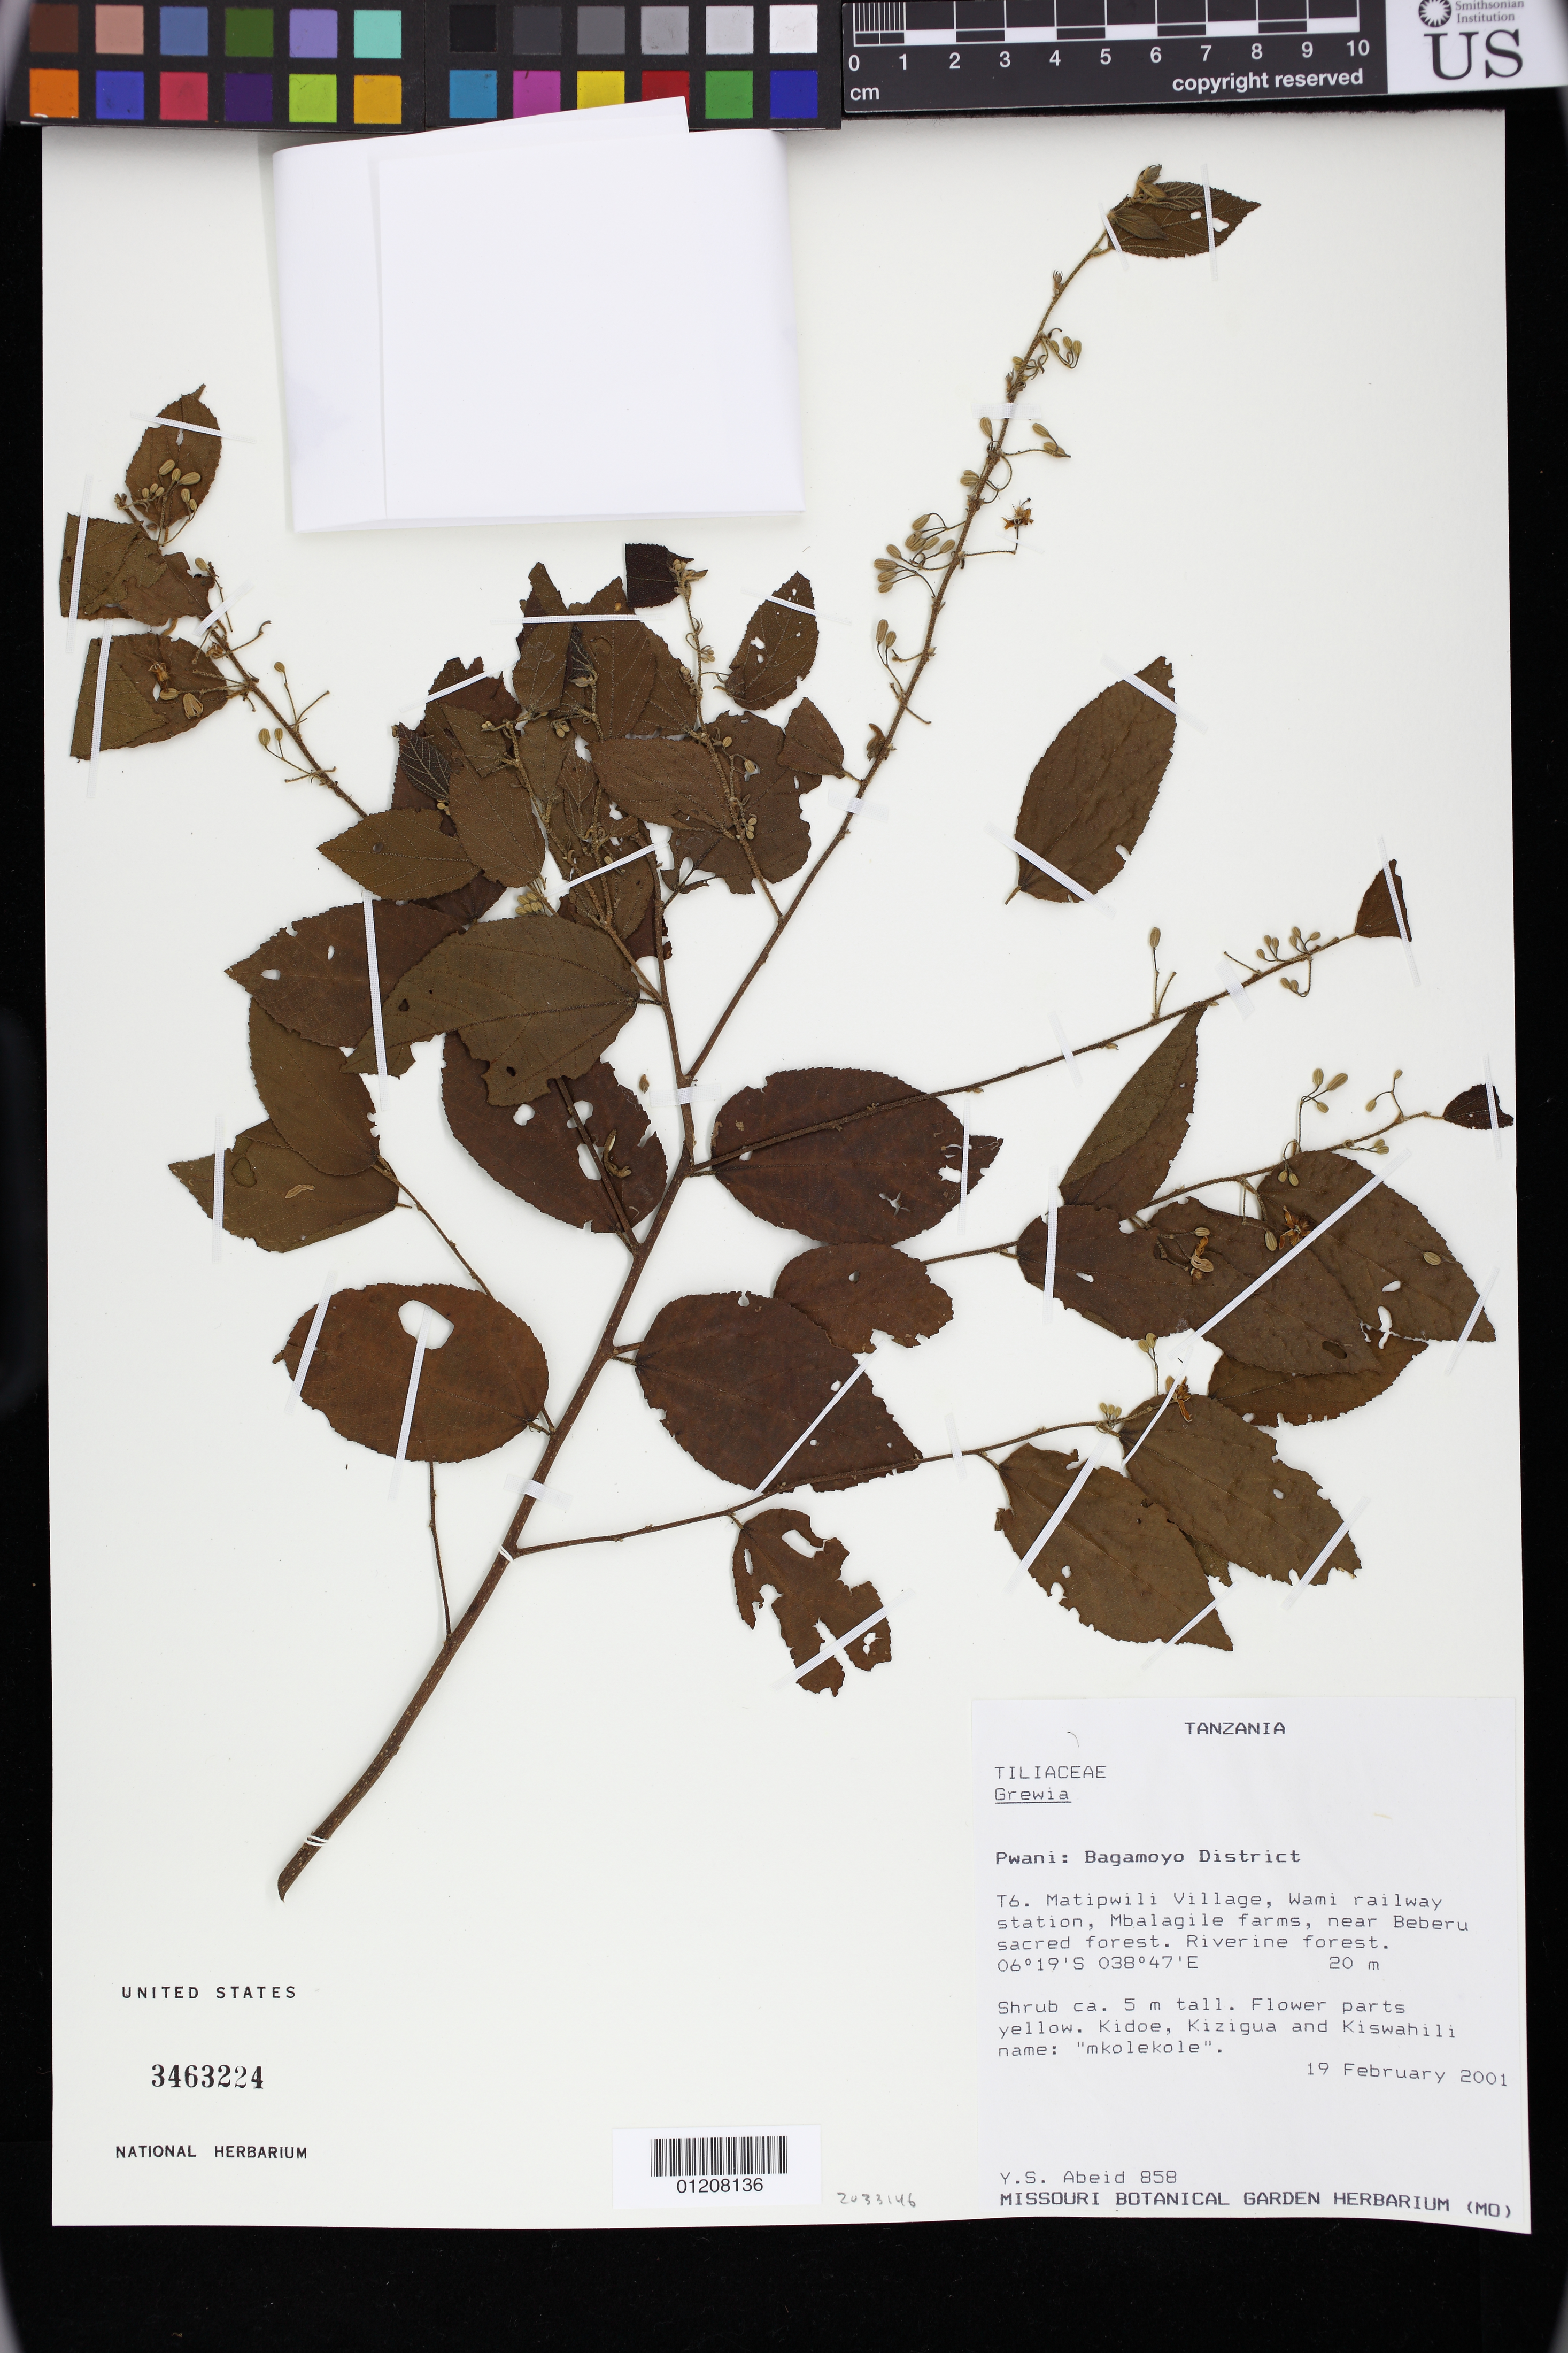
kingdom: Plantae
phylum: Tracheophyta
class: Magnoliopsida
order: Malvales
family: Malvaceae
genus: Grewia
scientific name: Grewia sp.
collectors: Y. Abeid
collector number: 858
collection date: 2001-02-19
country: Tanzania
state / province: Pwani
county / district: Bagamoyo District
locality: T6. Matipwili Village, Wami railway station, Mbalagile farms, near Beberu sacred forest.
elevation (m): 20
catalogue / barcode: US 3463224